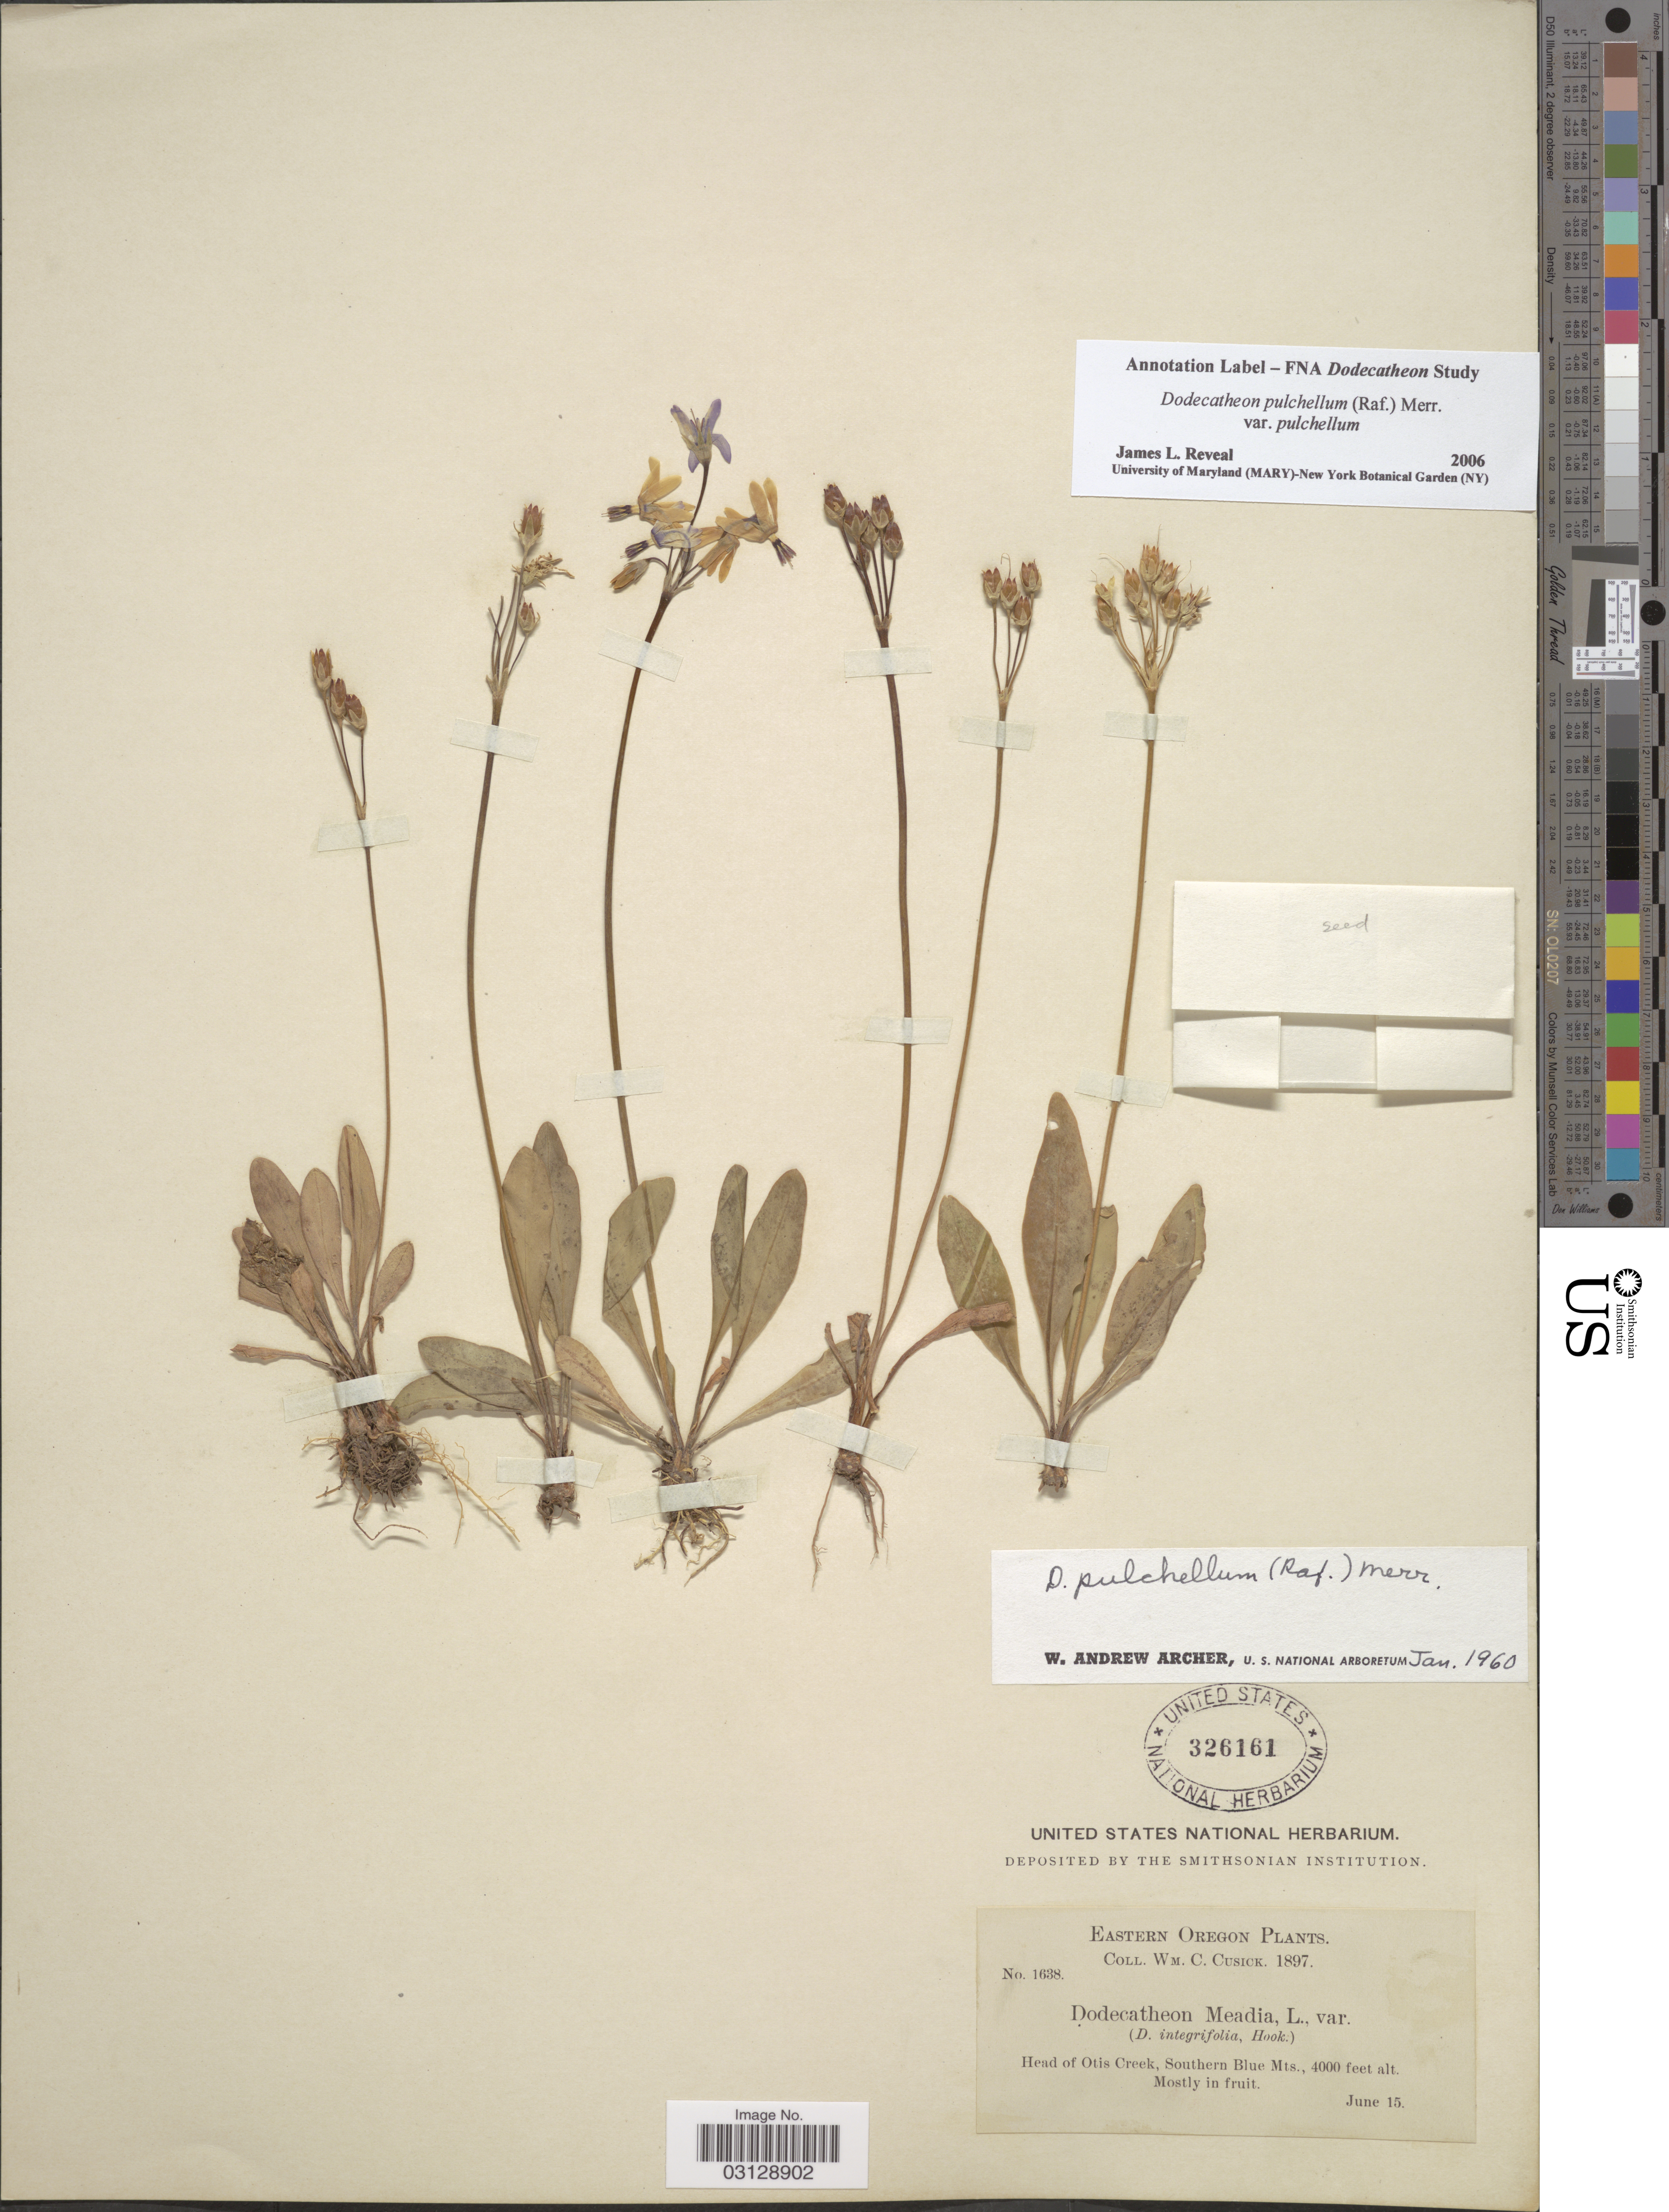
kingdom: Plantae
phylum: Tracheophyta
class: Magnoliopsida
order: Ericales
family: Primulaceae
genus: Dodecatheon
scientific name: Dodecatheon pulchellum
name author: (Raf.) Merr.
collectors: W. C. Cusick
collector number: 1638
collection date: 1897-06-15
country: United States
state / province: Oregon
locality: Eastern Oregon. Head of Otis Creek, Southern Blue Mts.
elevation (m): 1219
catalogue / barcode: US 326161